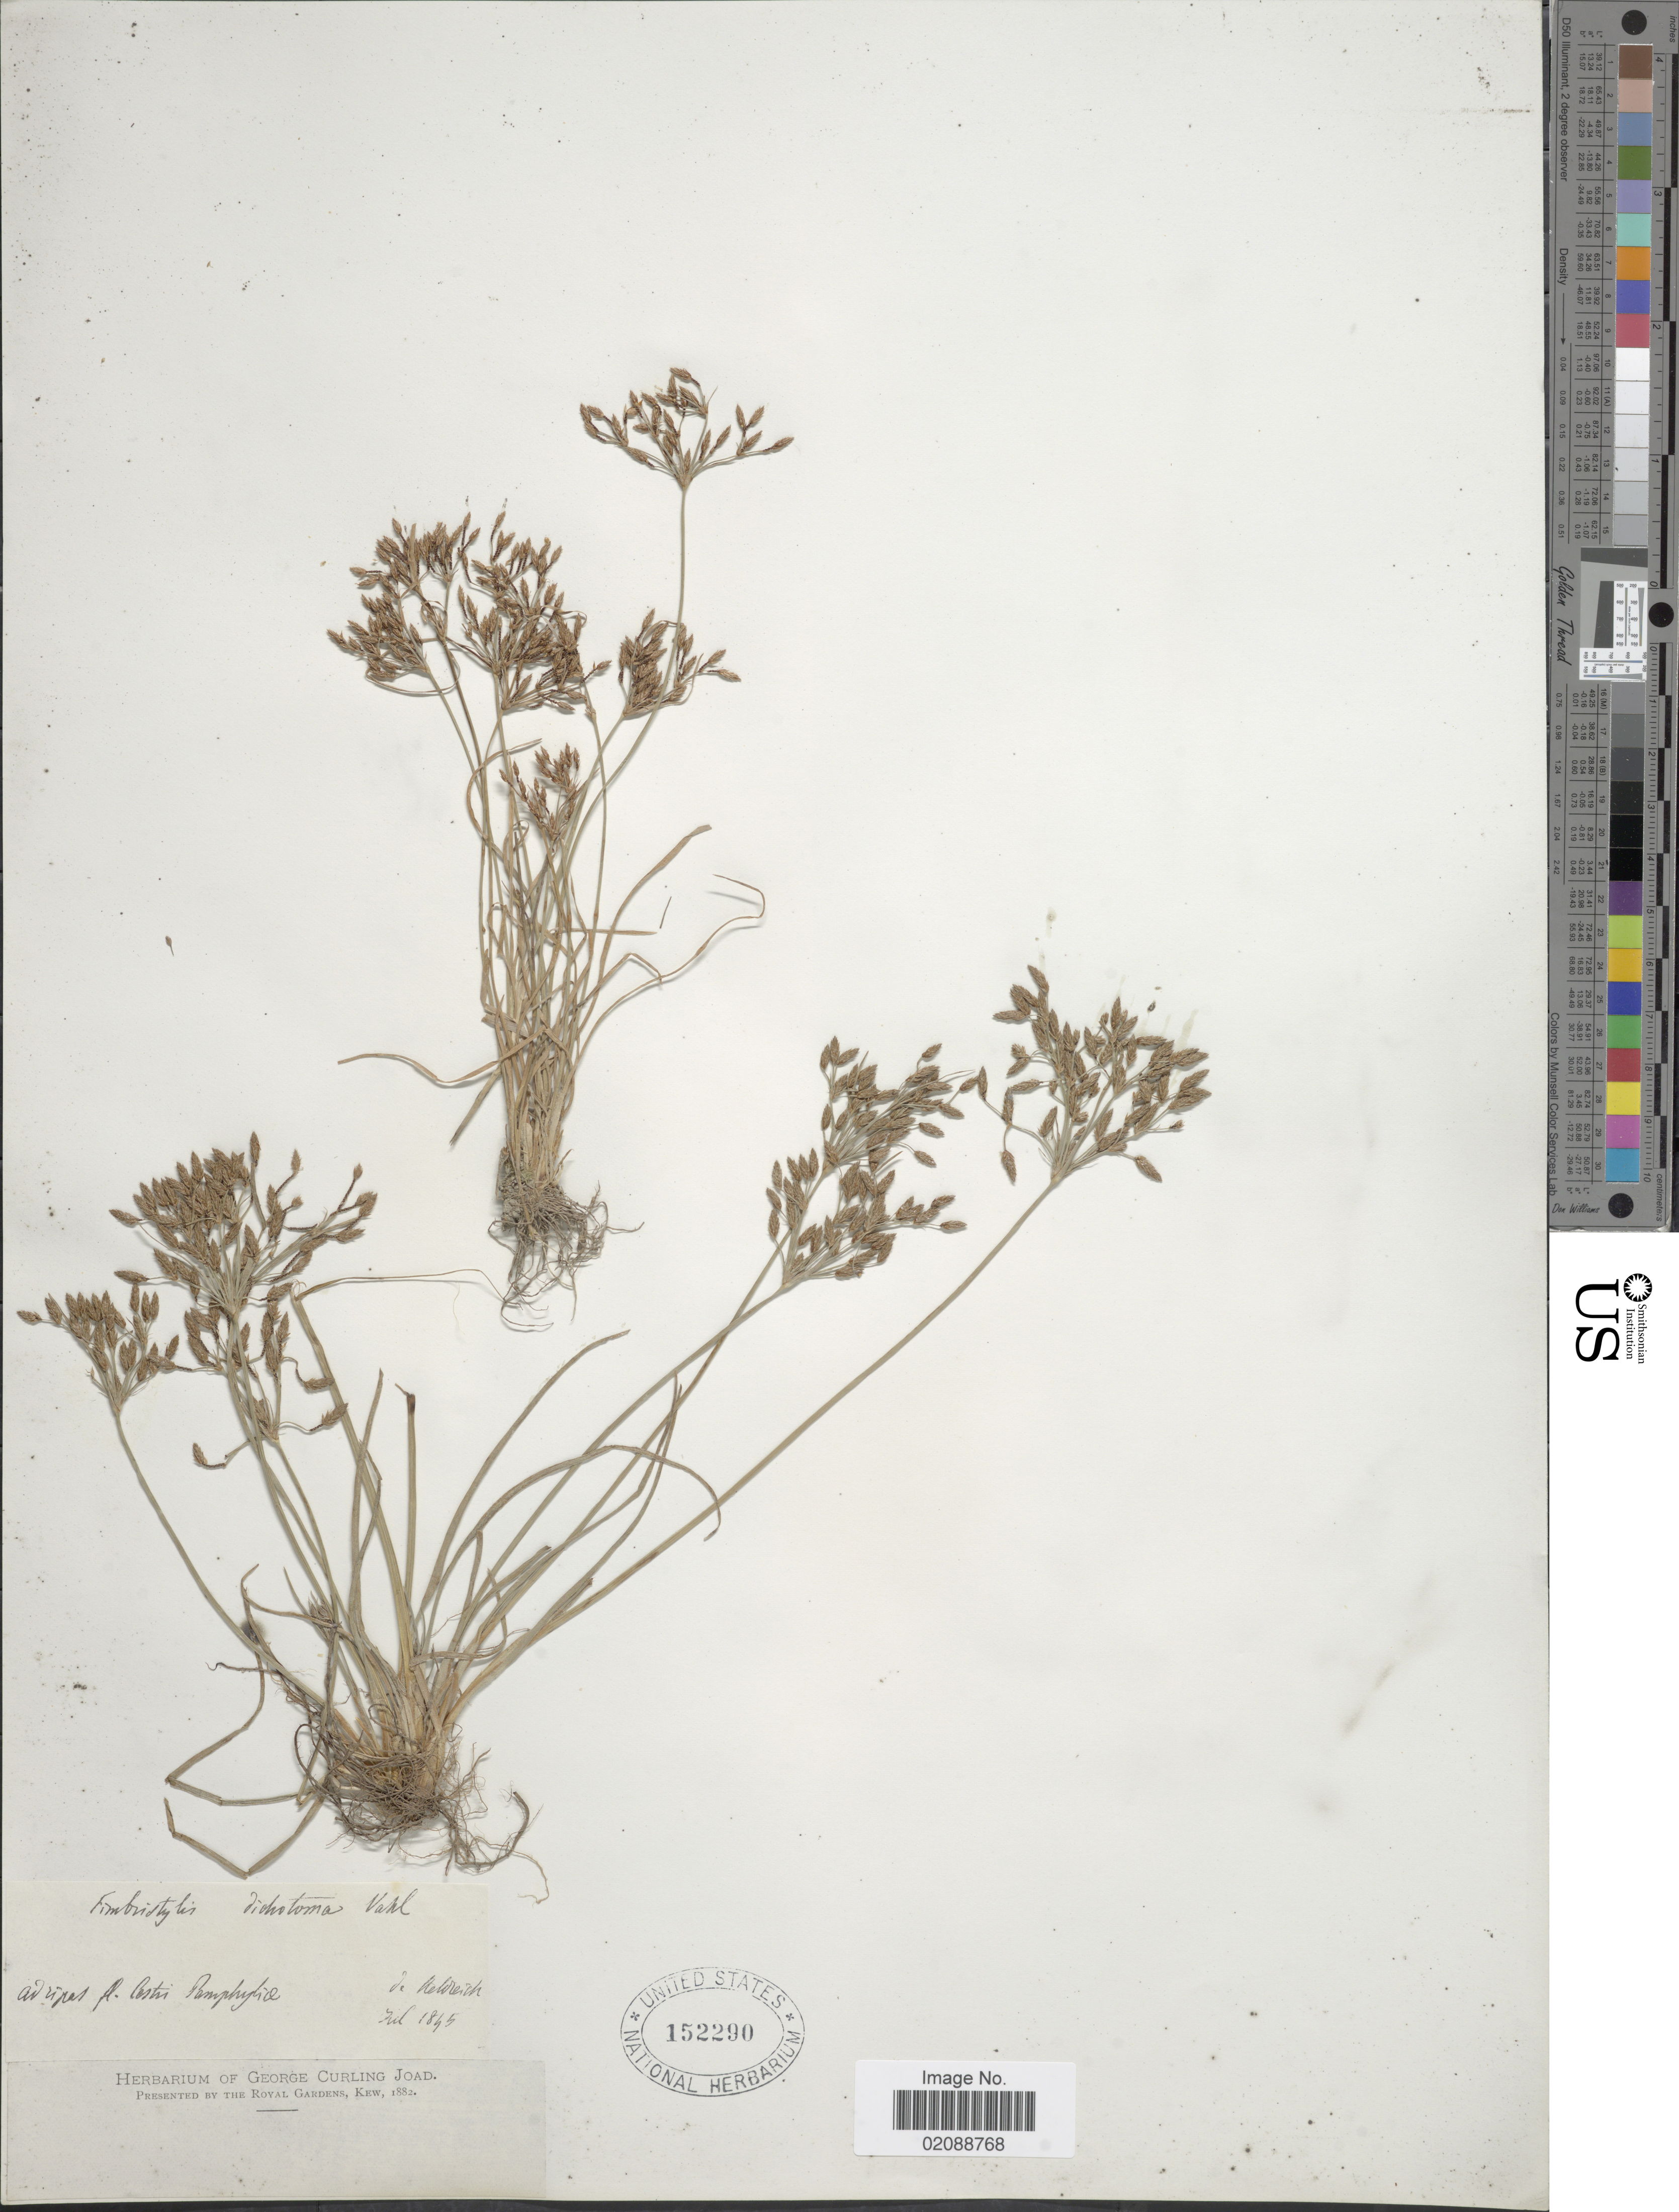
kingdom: Plantae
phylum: Tracheophyta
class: Liliopsida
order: Poales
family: Cyperaceae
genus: Fimbristylis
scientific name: Fimbristylis bisumbellata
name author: (Forssk.) Bubani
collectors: -. De Heldreich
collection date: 1845-07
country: Greece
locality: Ad ripes fl Cestri Pamphylia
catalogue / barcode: US 152290